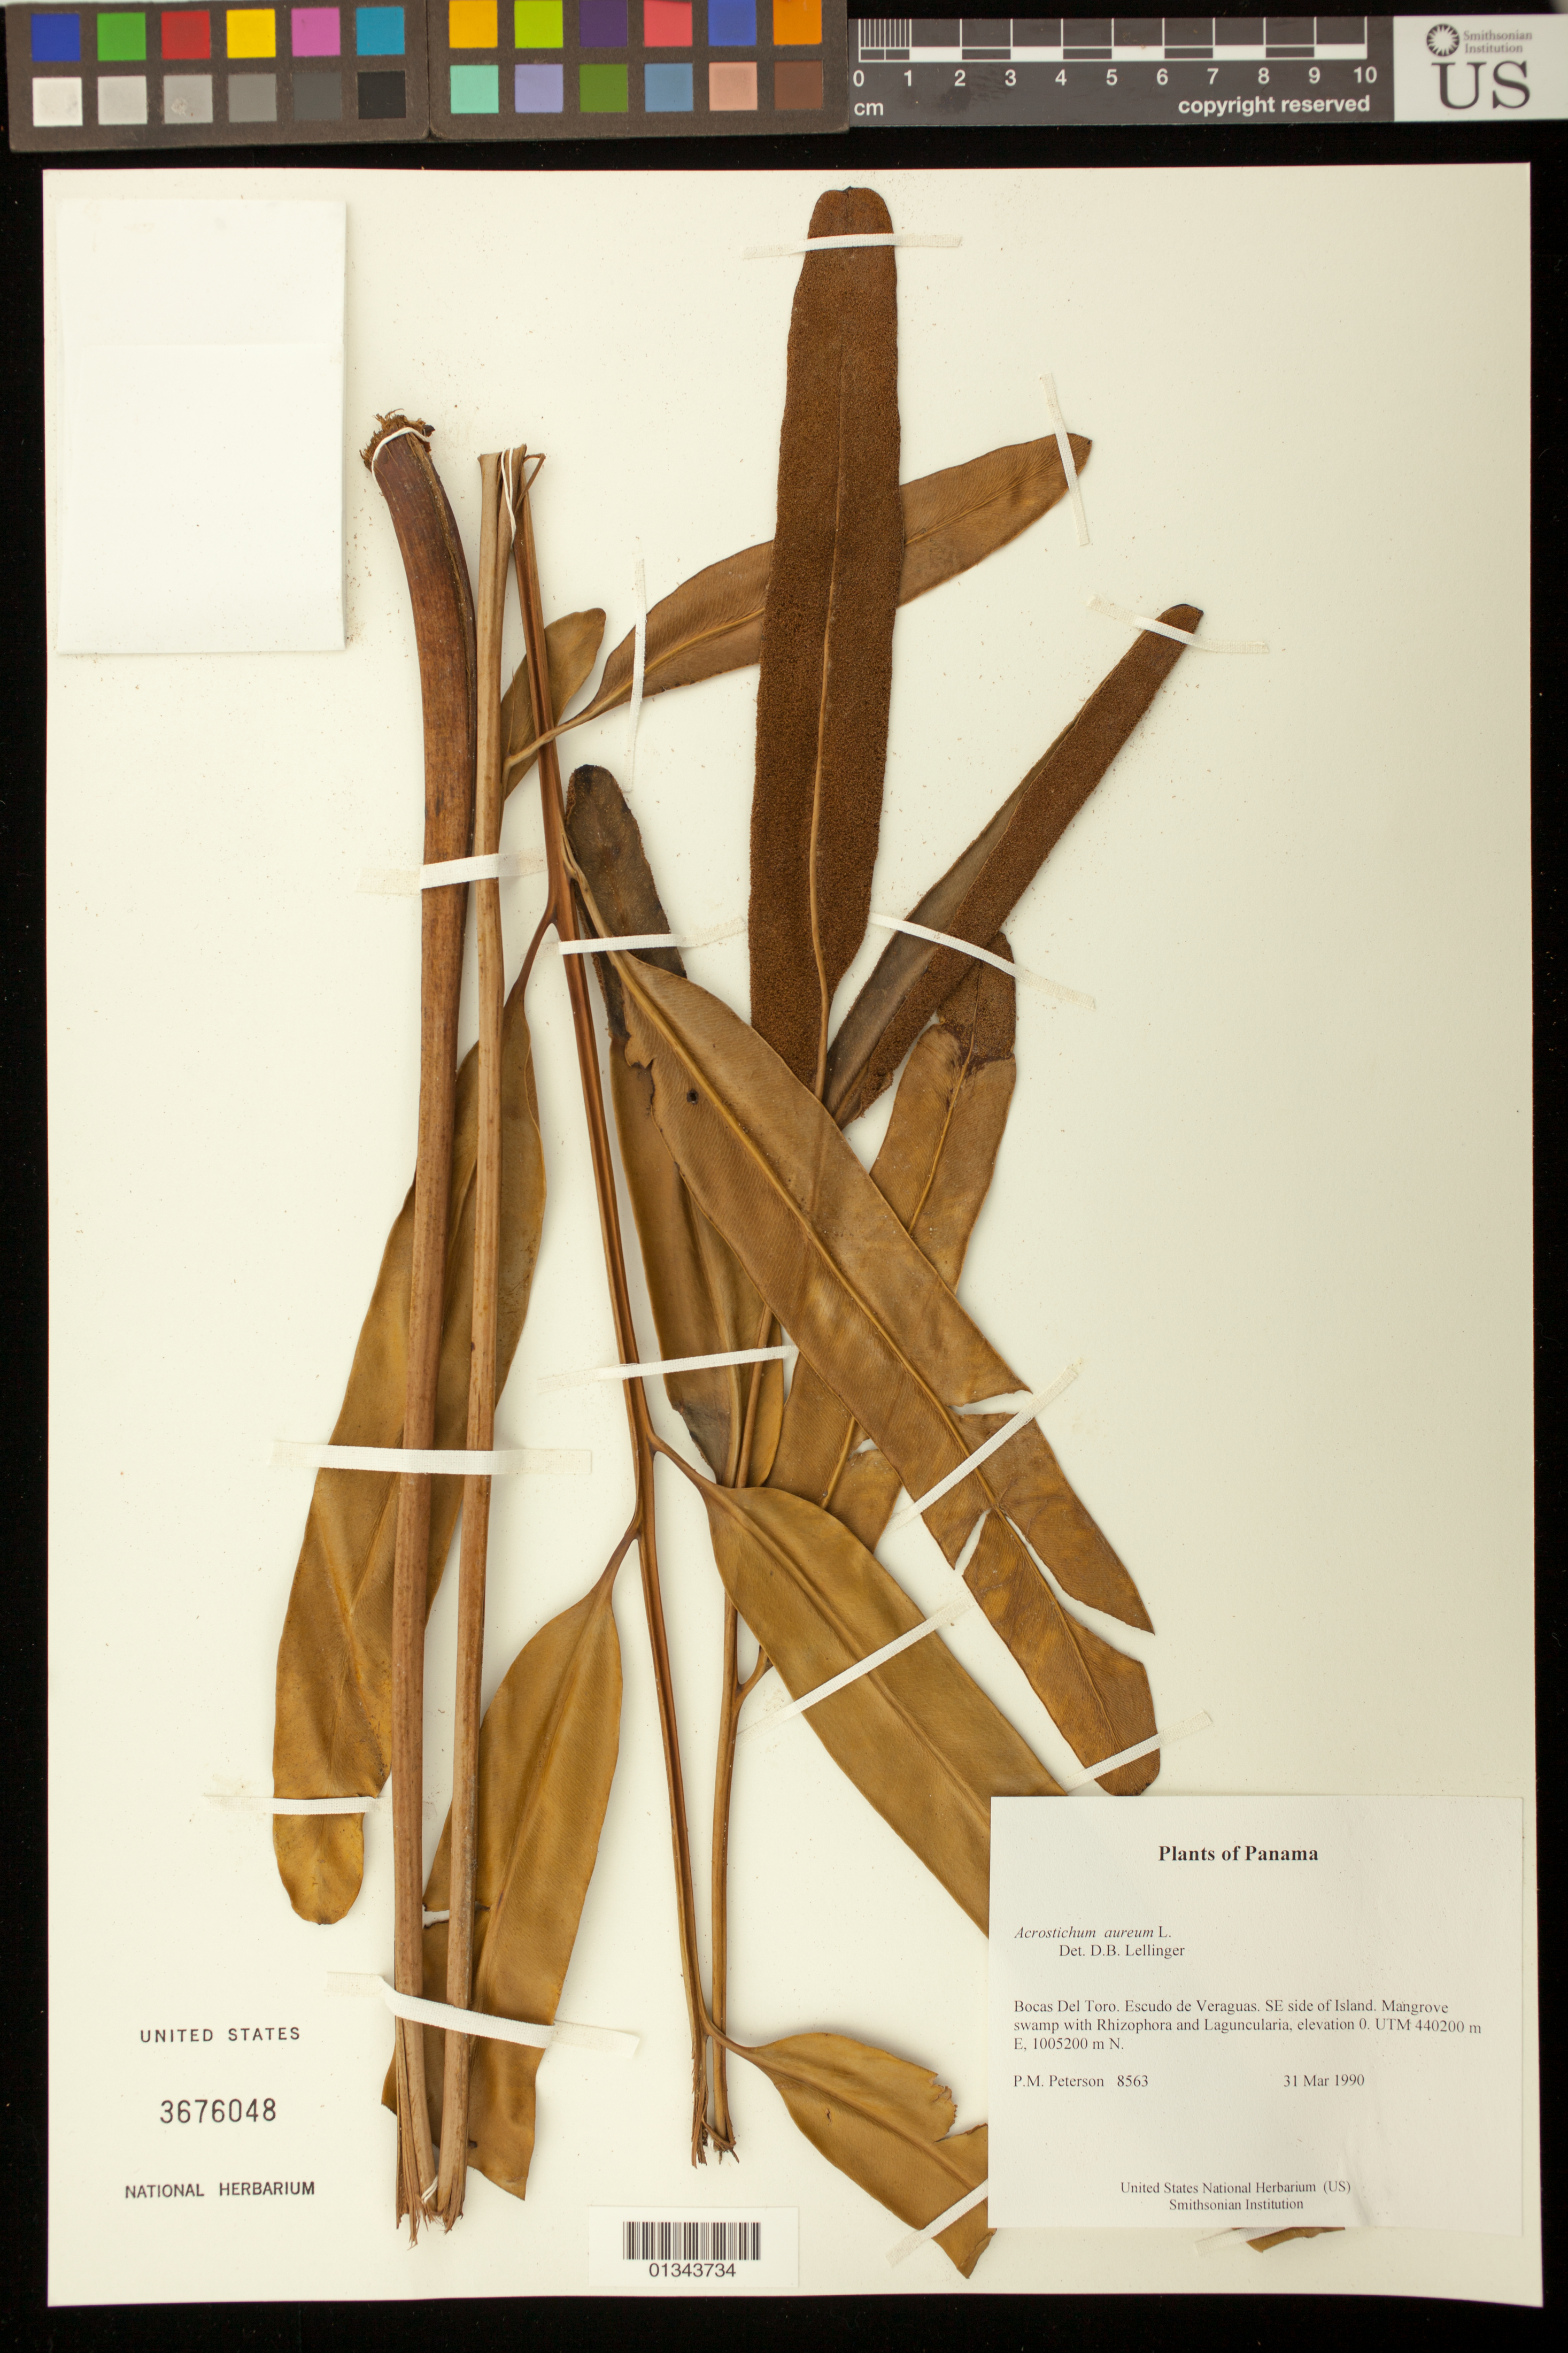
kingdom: Plantae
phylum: Tracheophyta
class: Polypodiopsida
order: Polypodiales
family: Pteridaceae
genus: Acrostichum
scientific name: Acrostichum aureum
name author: L.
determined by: Lellinger, David B., (BOT), Smithsonian Institution - National Museum of Natural History (UNITED STATES)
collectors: P. M. Peterson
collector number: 8563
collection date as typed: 31 Mar 1990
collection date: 1990-03-31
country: Panama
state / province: Bocas del Toro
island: Escudo de Veraguas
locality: SE side of Island.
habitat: Mangrove swamp with Rhizophora and Laguncularia, UTM 440200 m E, 1005200 m N.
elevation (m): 0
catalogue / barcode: US 3676048